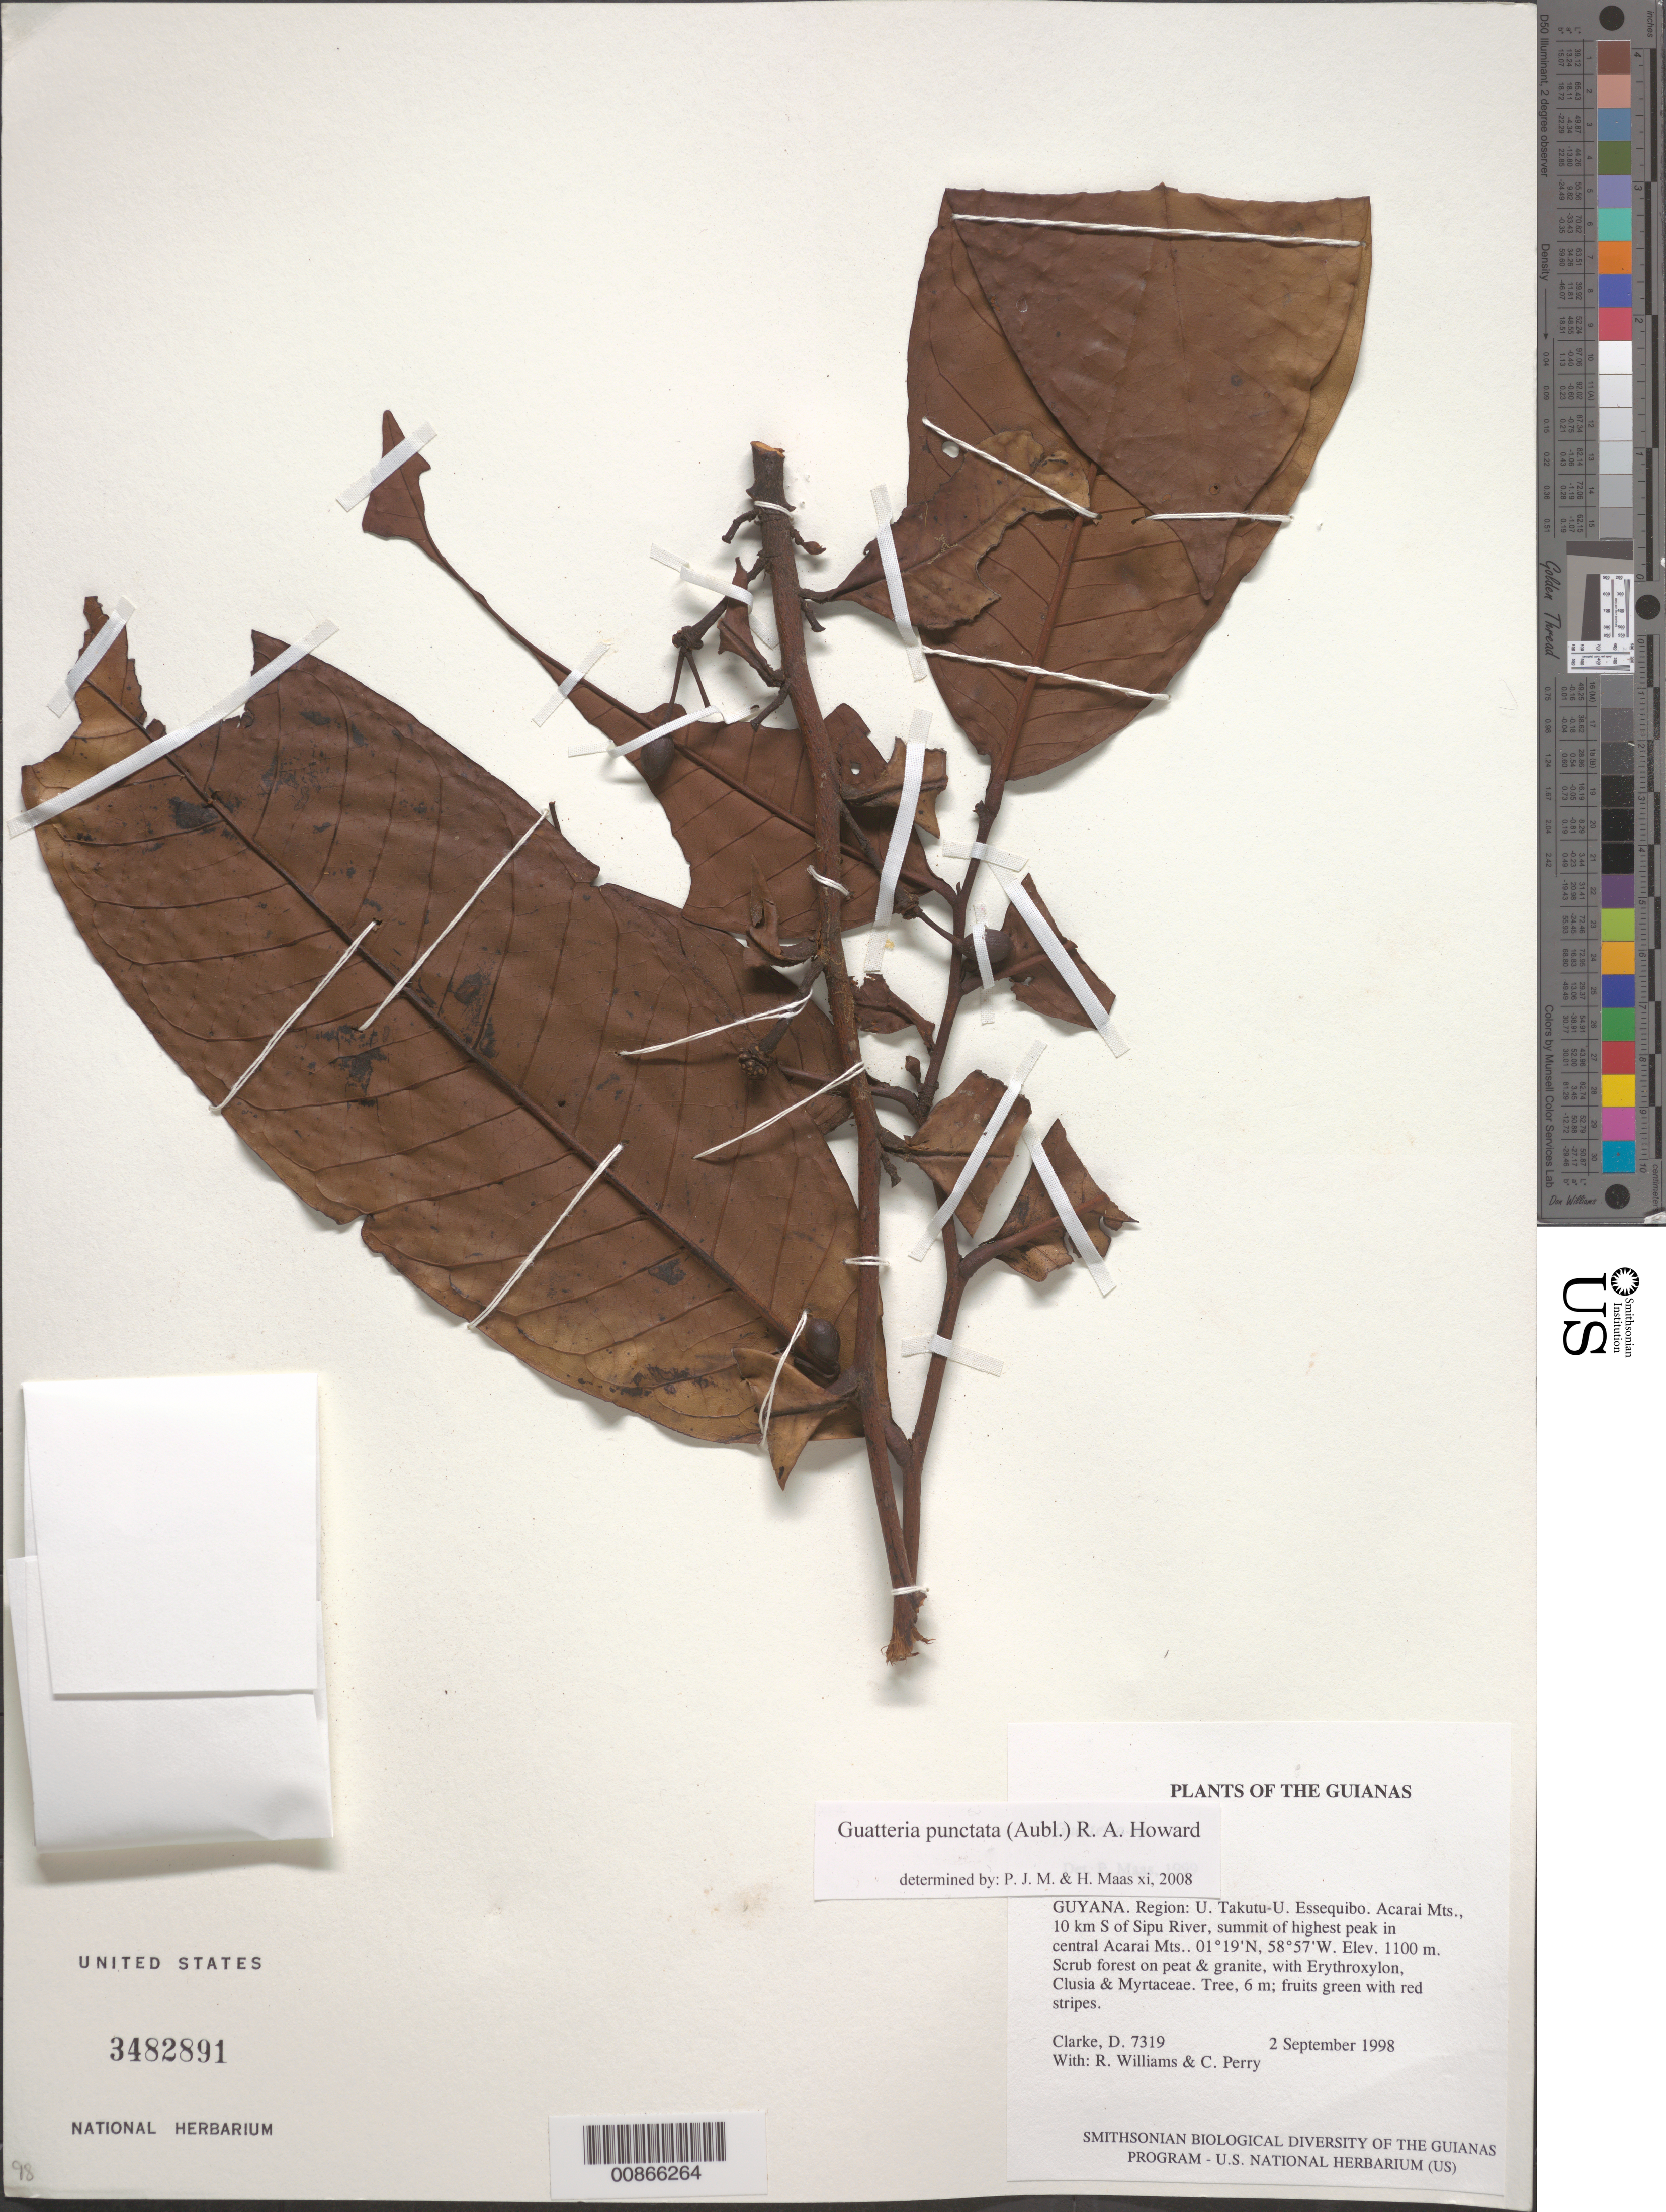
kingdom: Plantae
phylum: Tracheophyta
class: Magnoliopsida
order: Magnoliales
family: Annonaceae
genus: Guatteria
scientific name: Guatteria punctata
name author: (Aubl.) R.A. Howard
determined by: Maas, Paul J.; Maas, H.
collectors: H. D. Clarke, R. Williams & C. Perry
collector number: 7319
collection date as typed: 2 September 1998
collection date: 1998-09-02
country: Guyana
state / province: U. Takutu-U. Essequibo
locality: Acarai Mts., 10 km S. of Sipu River, summit of highest peak in central Acarai Mts.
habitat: Scrub forest on peat & granite, with Erythroxylum, Clusia & Myrtaceae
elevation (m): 1100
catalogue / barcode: US 3482891